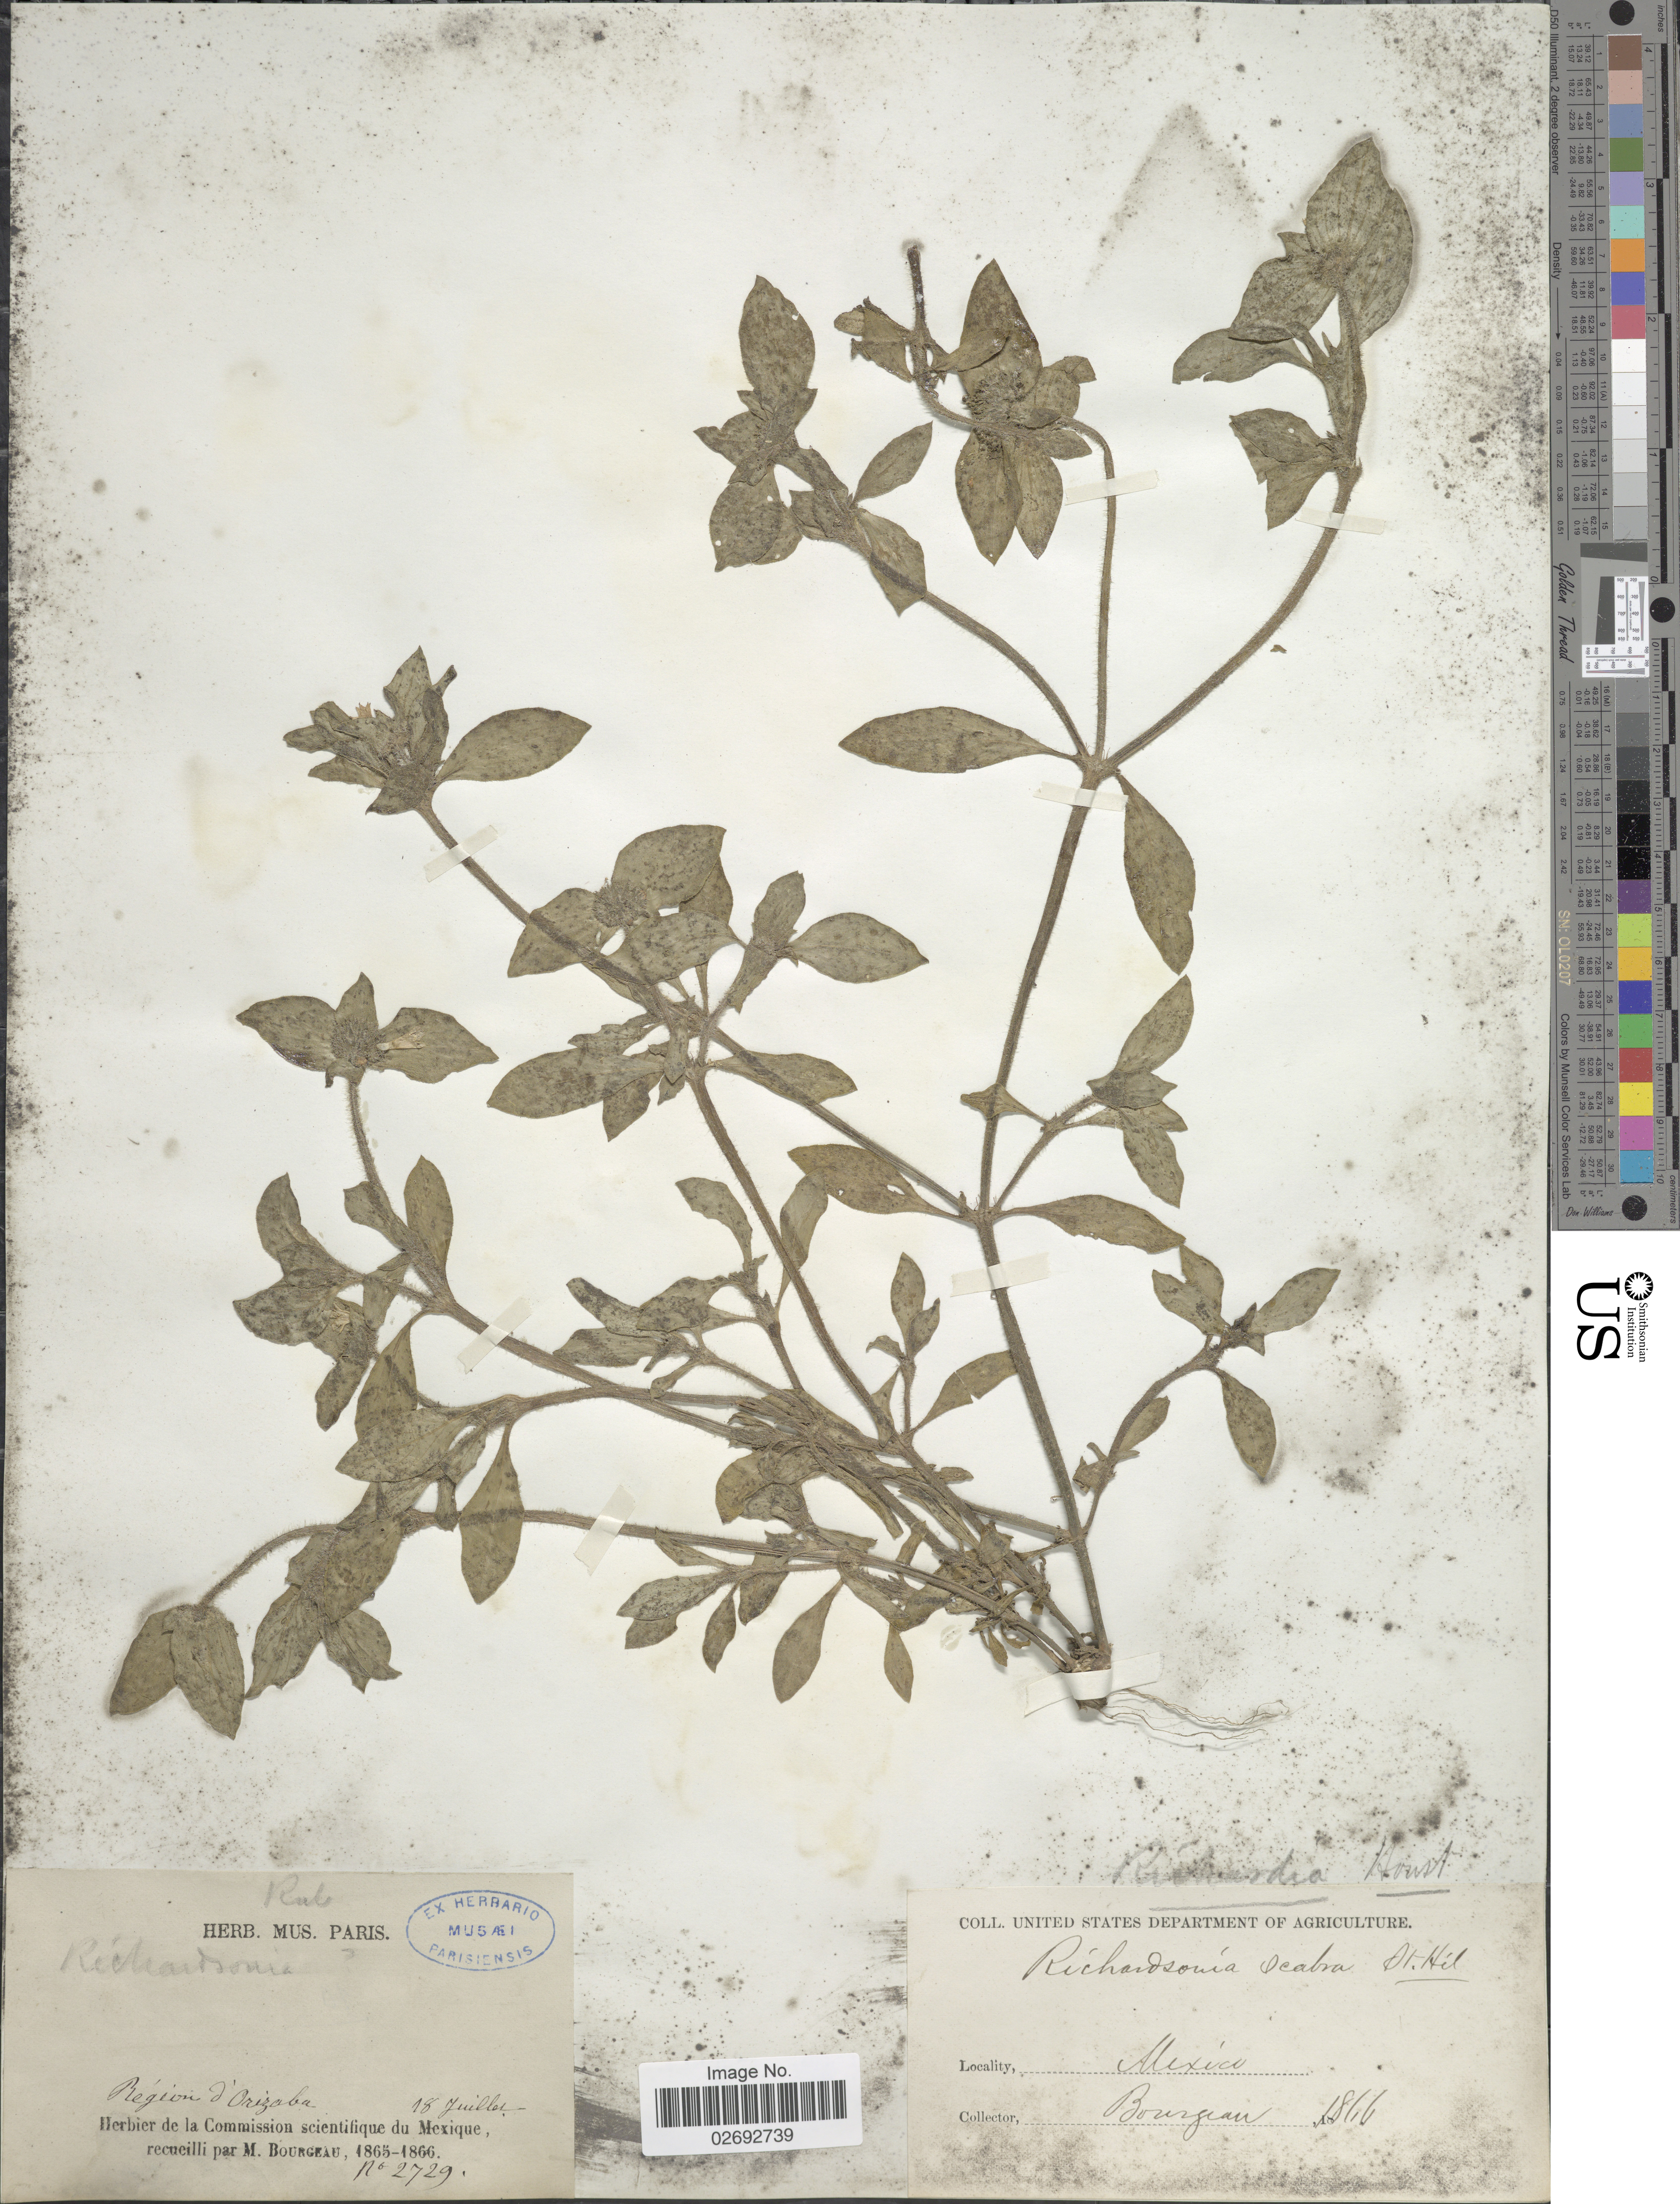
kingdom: Plantae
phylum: Tracheophyta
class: Magnoliopsida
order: Gentianales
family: Rubiaceae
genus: Richardia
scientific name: Richardia scabra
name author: L.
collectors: M. Bourgeau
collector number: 2729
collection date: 1866-07-18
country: Mexico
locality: Région d'Orizaba